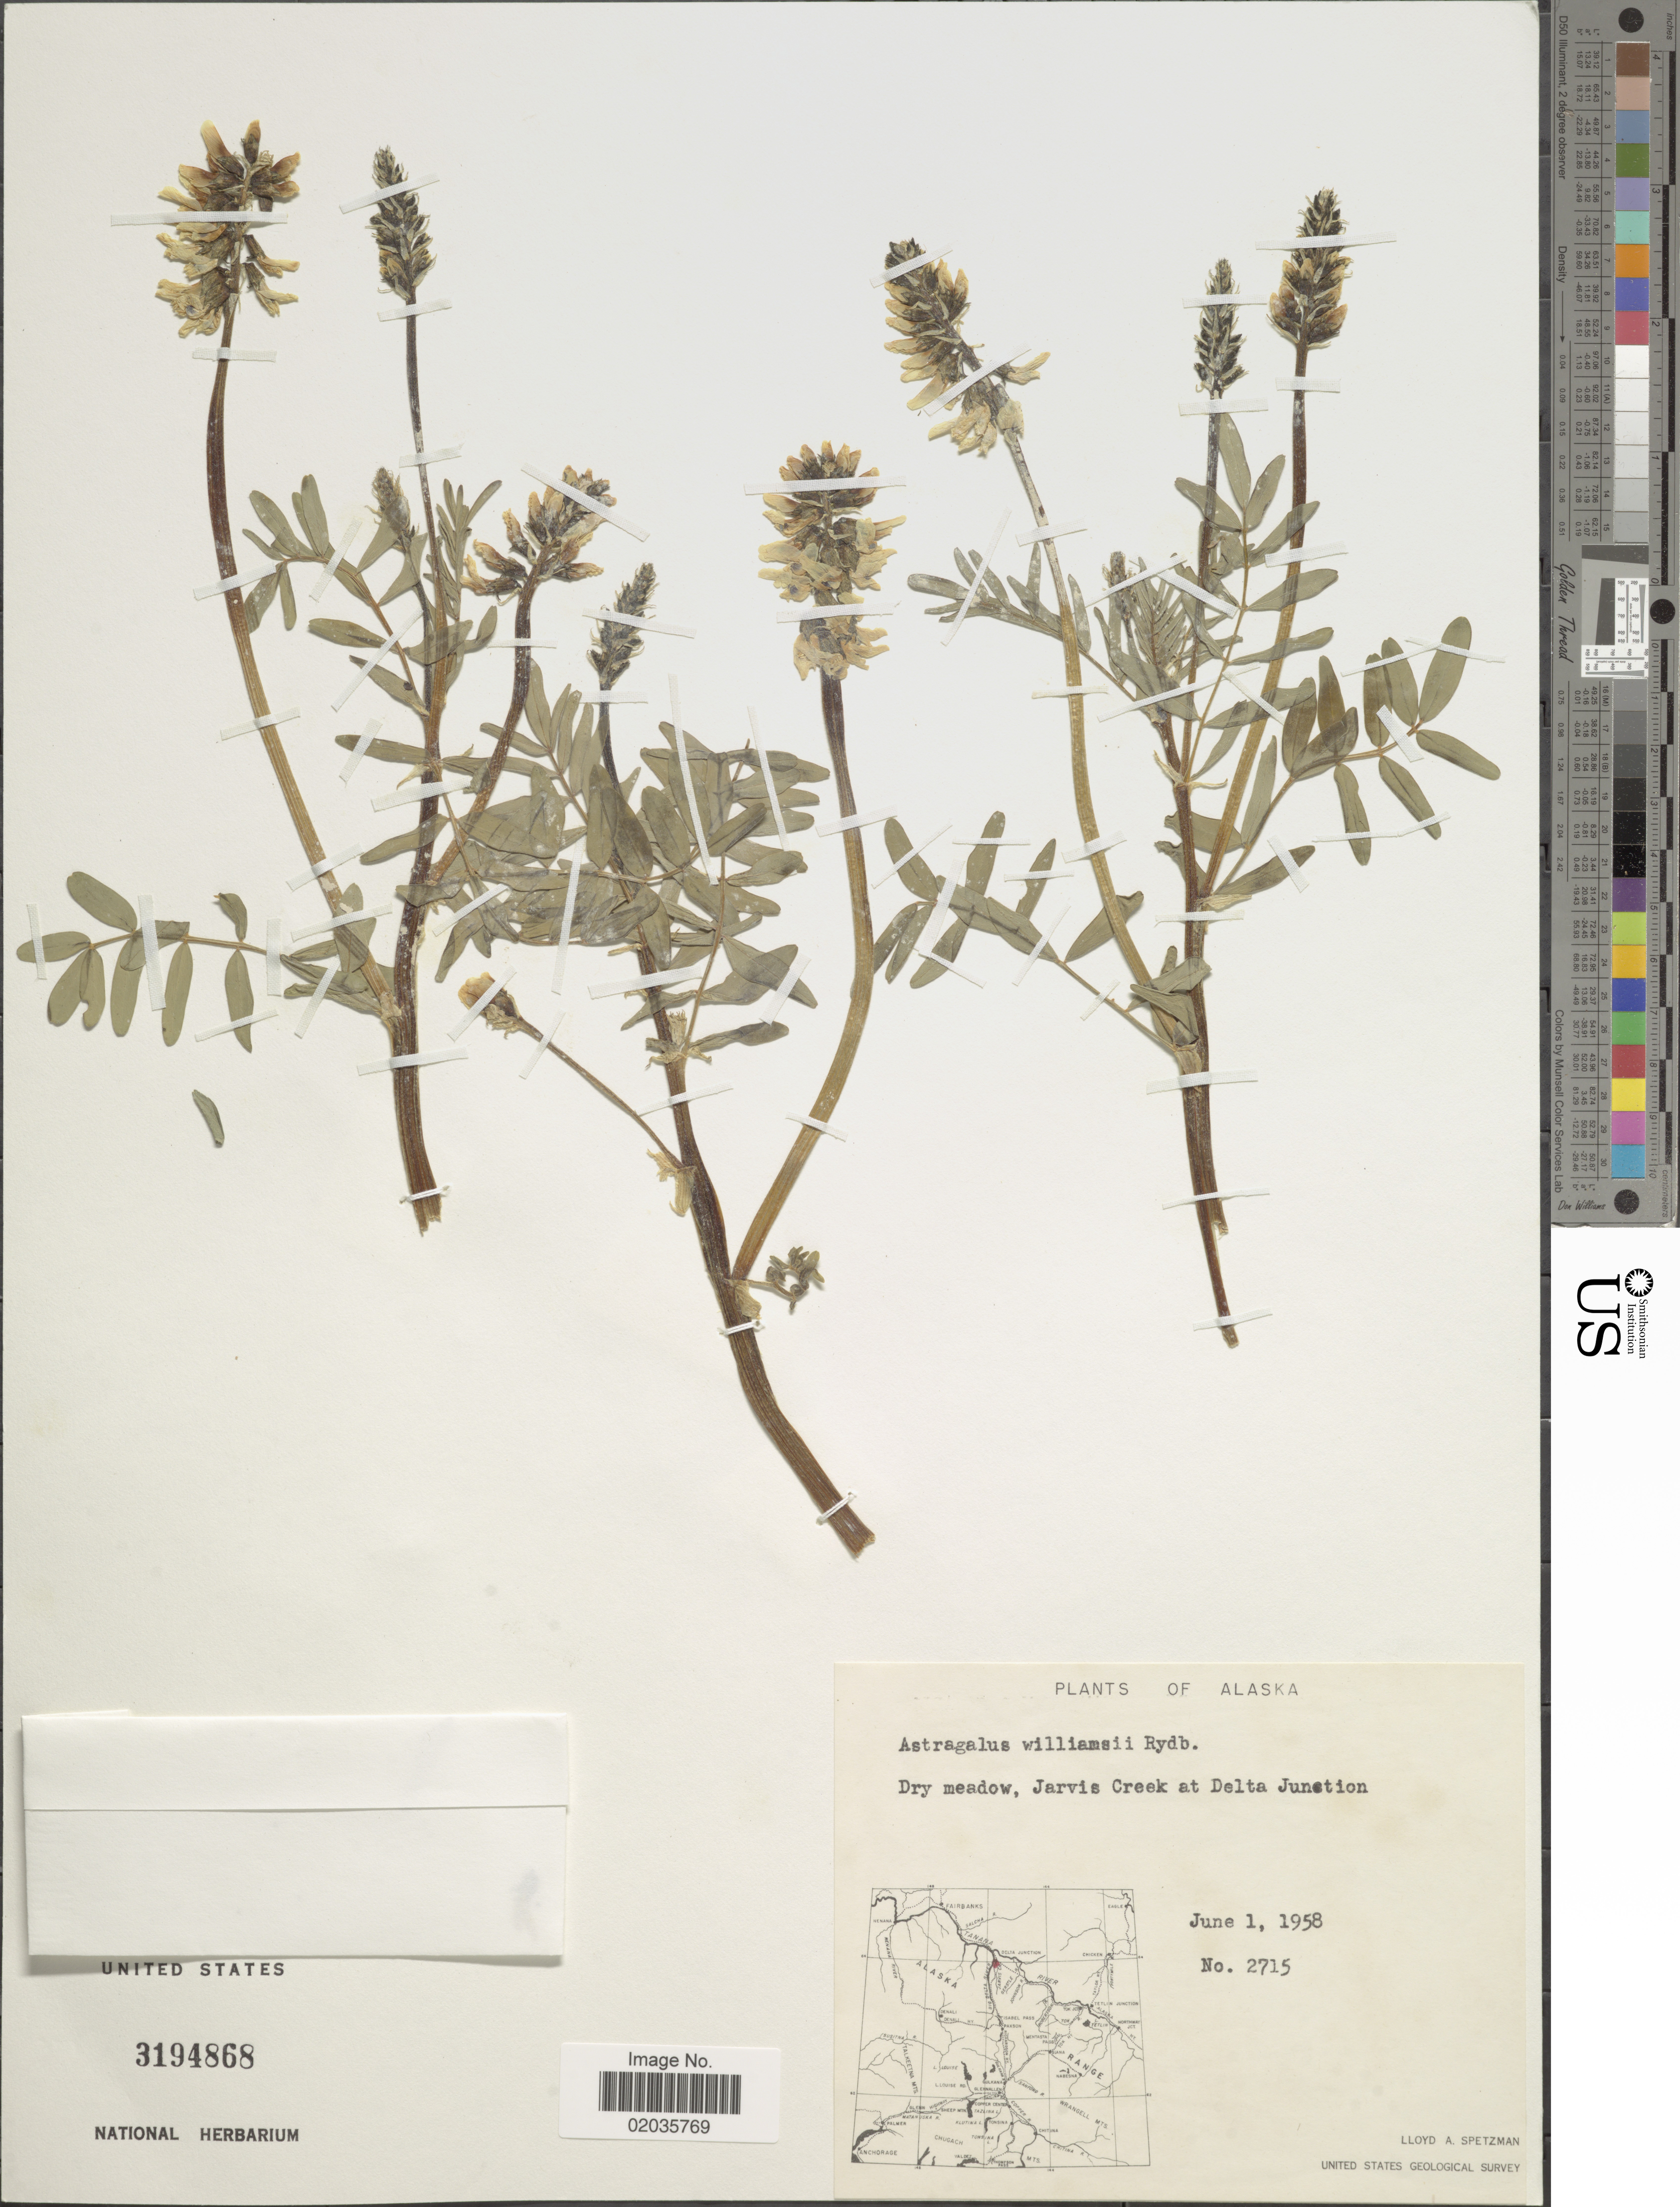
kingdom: Plantae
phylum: Tracheophyta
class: Magnoliopsida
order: Fabales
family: Fabaceae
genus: Astragalus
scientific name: Astragalus williamsii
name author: Rydb.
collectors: L. Spetzman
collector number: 2715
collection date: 1958-06-01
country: United States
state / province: Alaska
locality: Dry meadow, Jarvis Creek at Delta Junction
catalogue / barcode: US 3194868